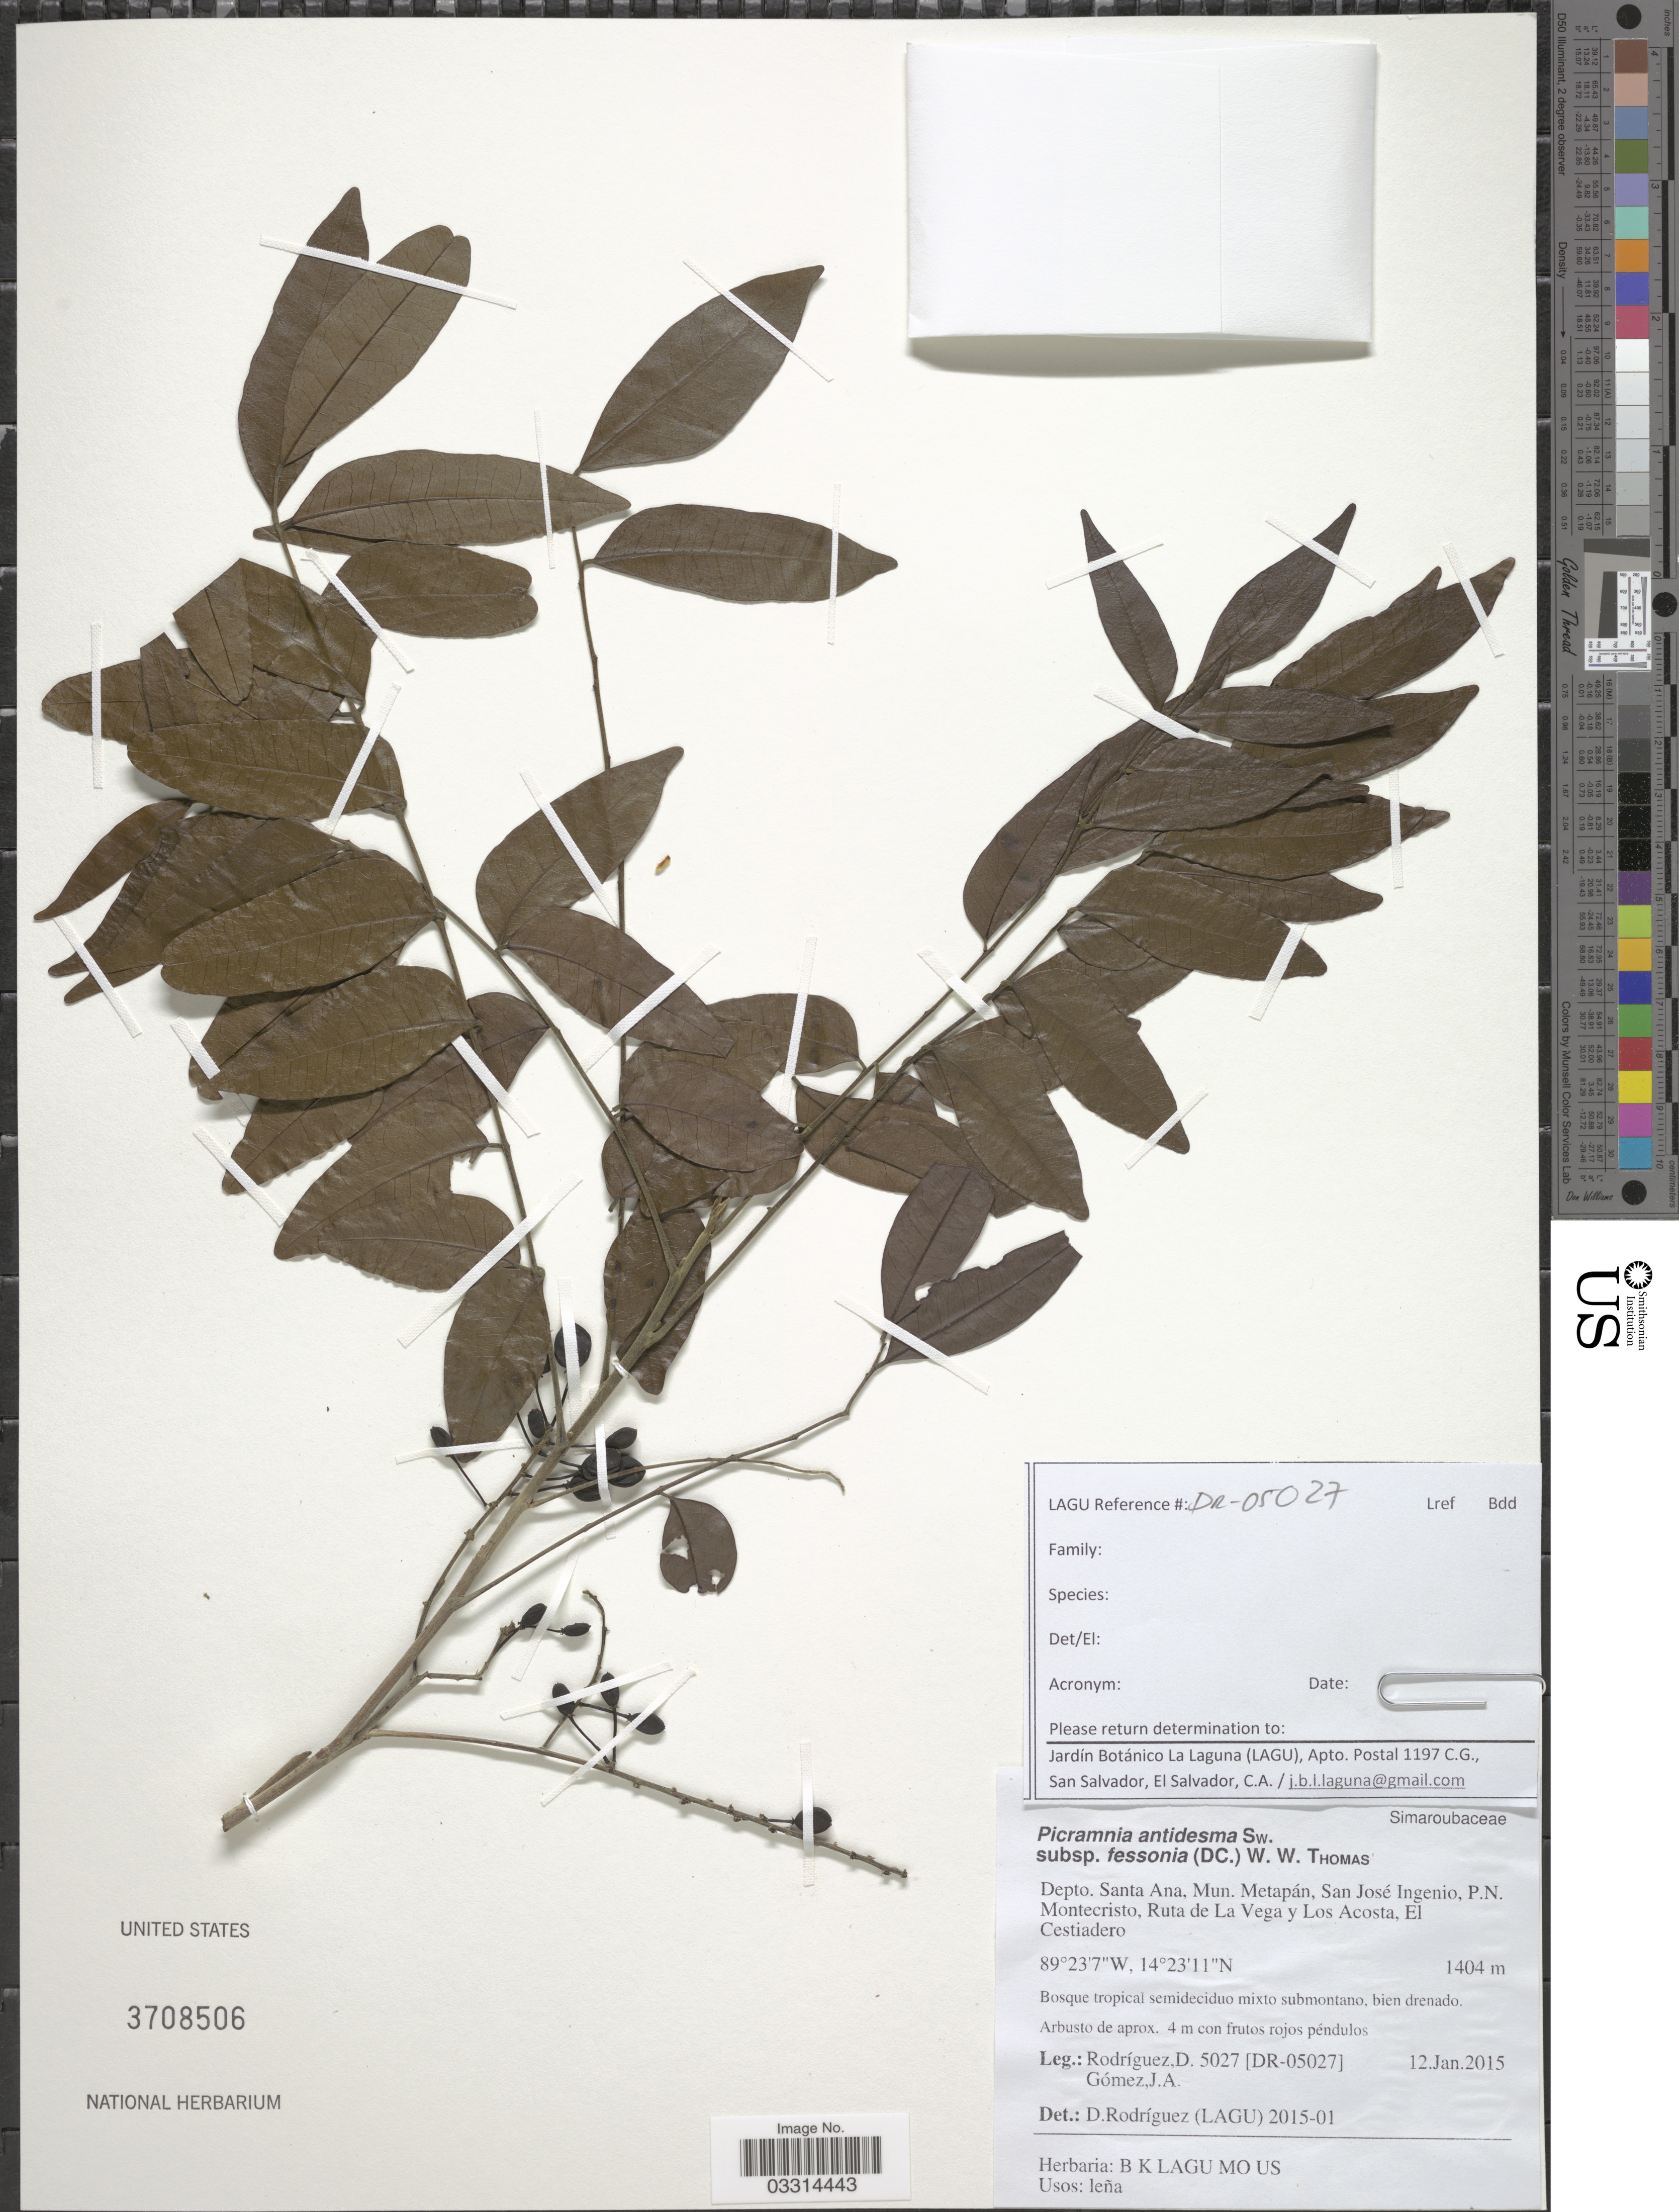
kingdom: Plantae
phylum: Tracheophyta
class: Magnoliopsida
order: Picramniales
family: Picramniaceae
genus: Picramnia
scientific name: Picramnia antidesma subsp. fessonia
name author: (DC.) W.W. Thomas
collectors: D. Rodriguez & J. Gómez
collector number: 5027 (DR-05027)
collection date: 2015-01-12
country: El Salvador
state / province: Santa Ana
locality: Depto. Santa Ana, Mun. Metapán, San José Ingenio, P.N. Montecristo, Ruta de La Vega y Los Acosta, El Cestiadero.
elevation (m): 1404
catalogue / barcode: US 3708506